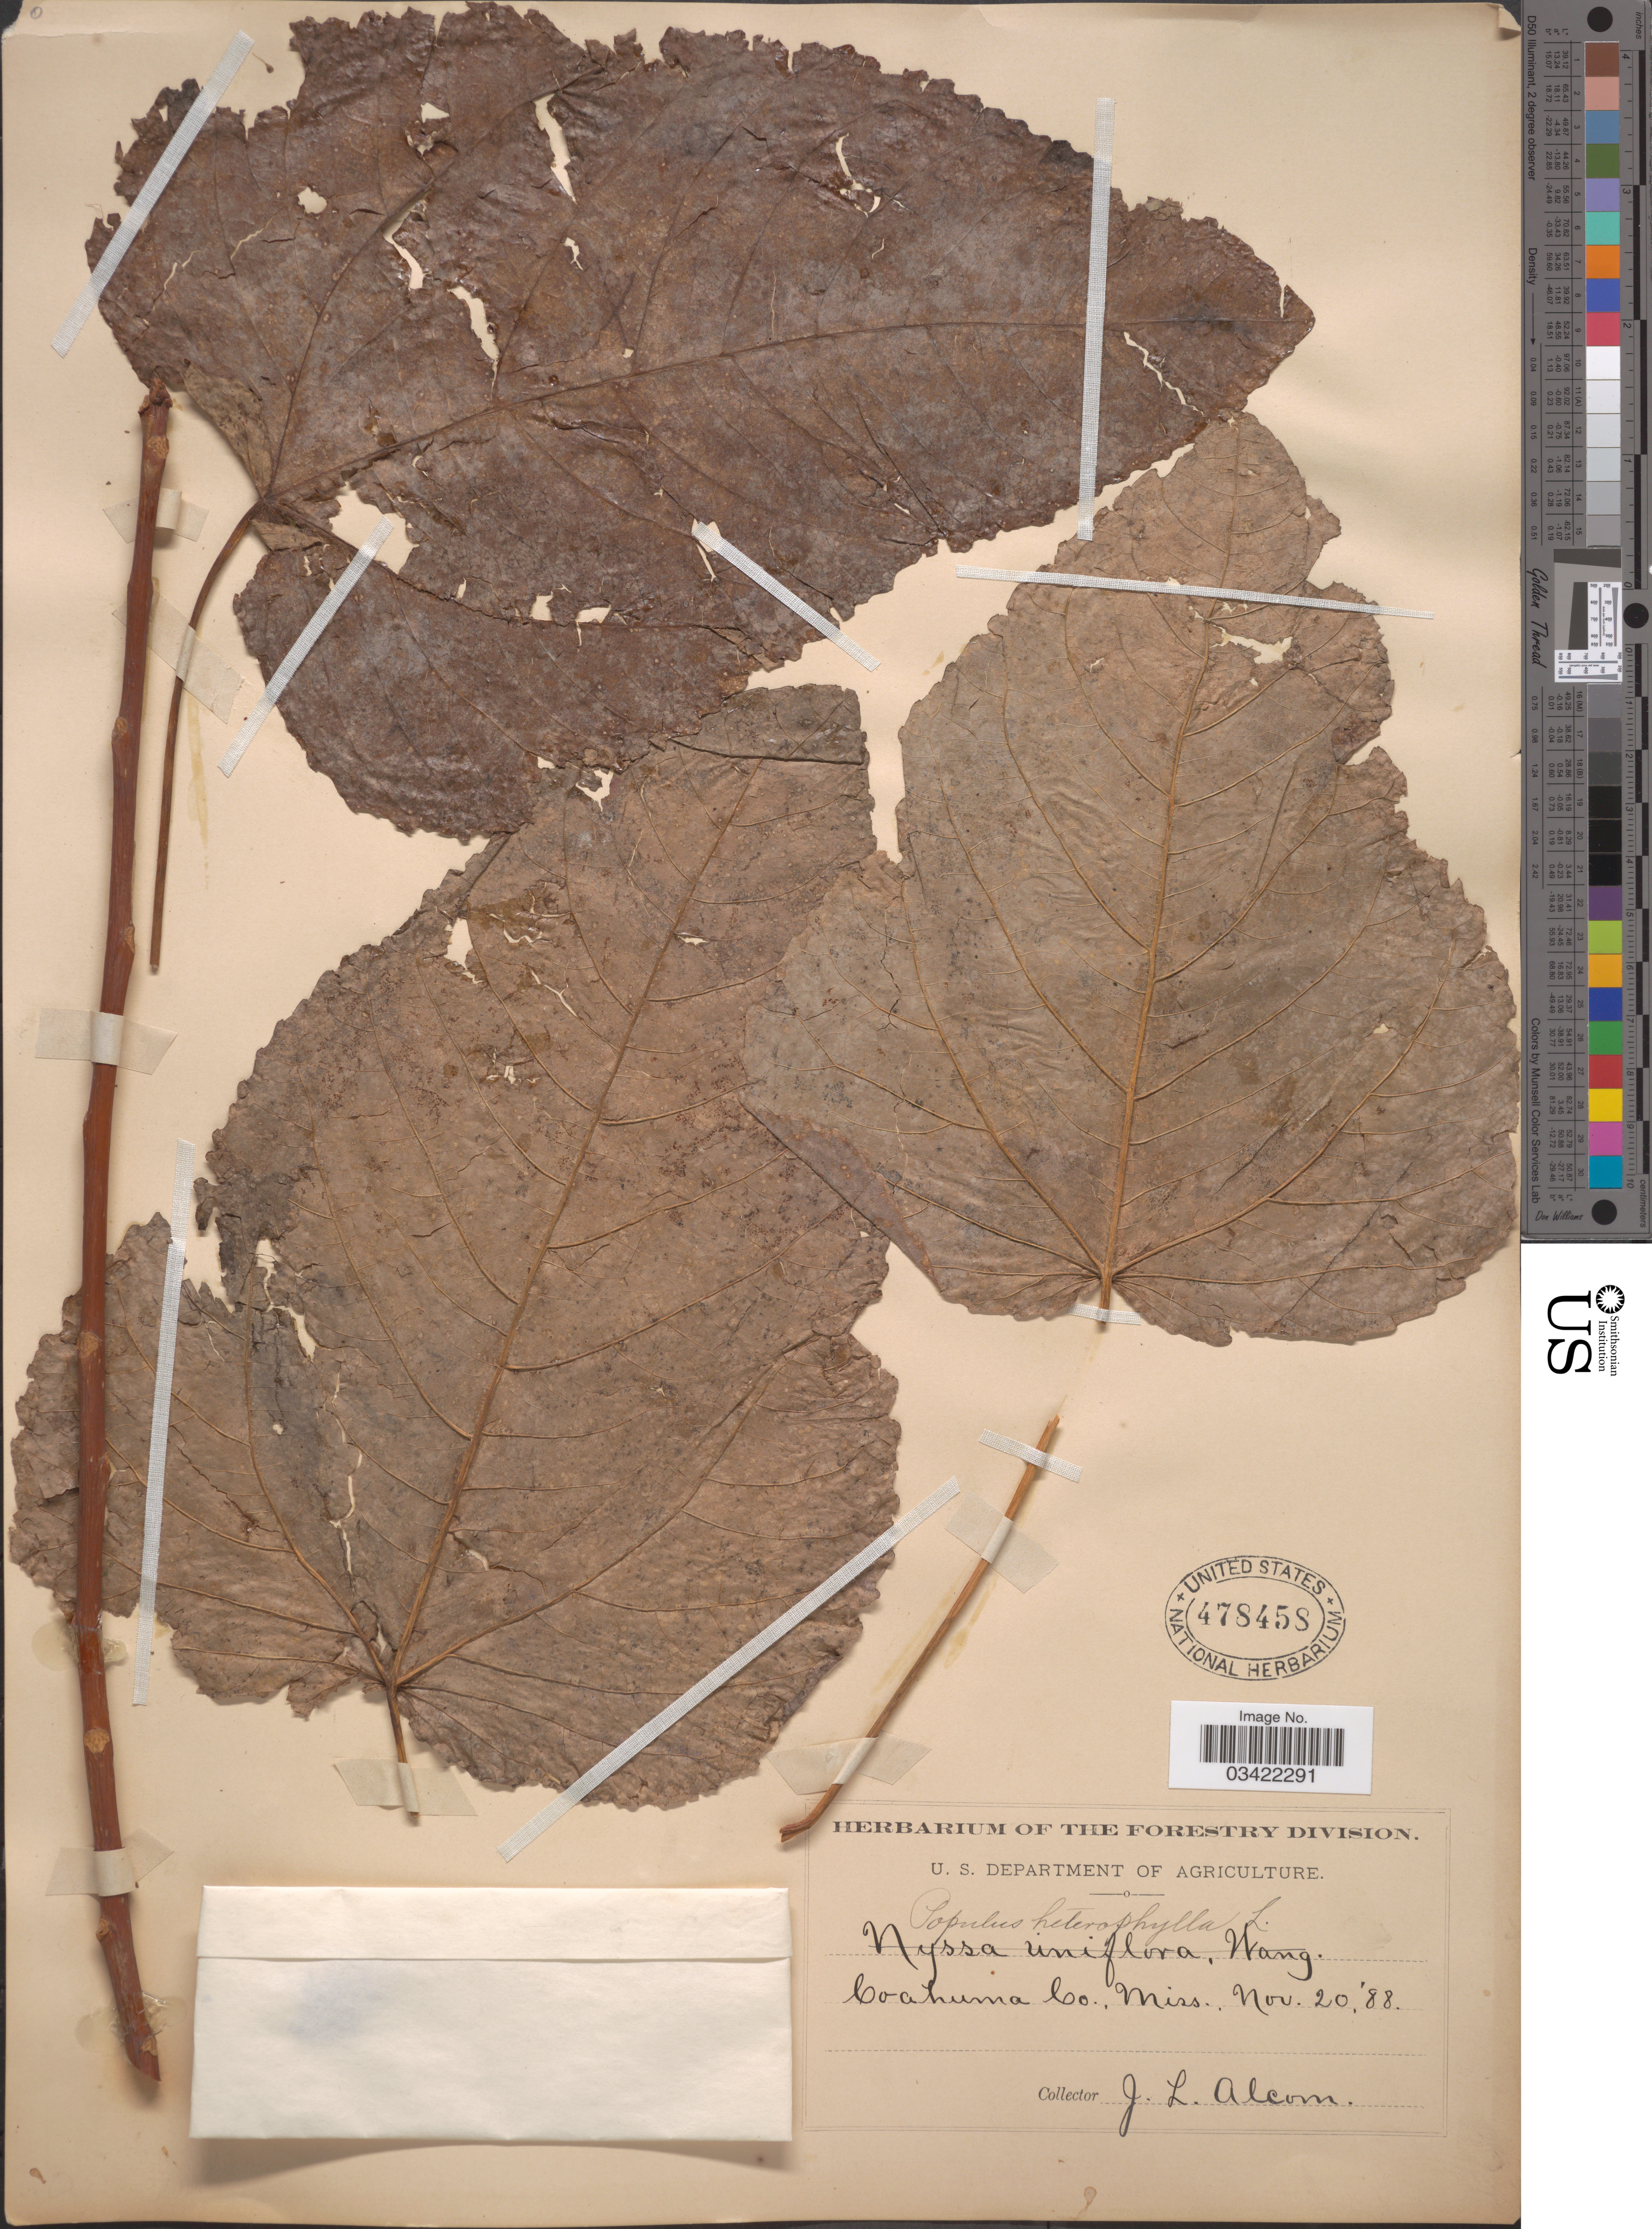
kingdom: Plantae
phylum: Tracheophyta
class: Magnoliopsida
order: Malpighiales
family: Salicaceae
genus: Populus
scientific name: Populus heterophylla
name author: L.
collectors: J. Alcom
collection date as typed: Transcribed d/m/y: 20/11/88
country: United States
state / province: Mississippi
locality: Coahuma Co.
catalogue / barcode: US 478458